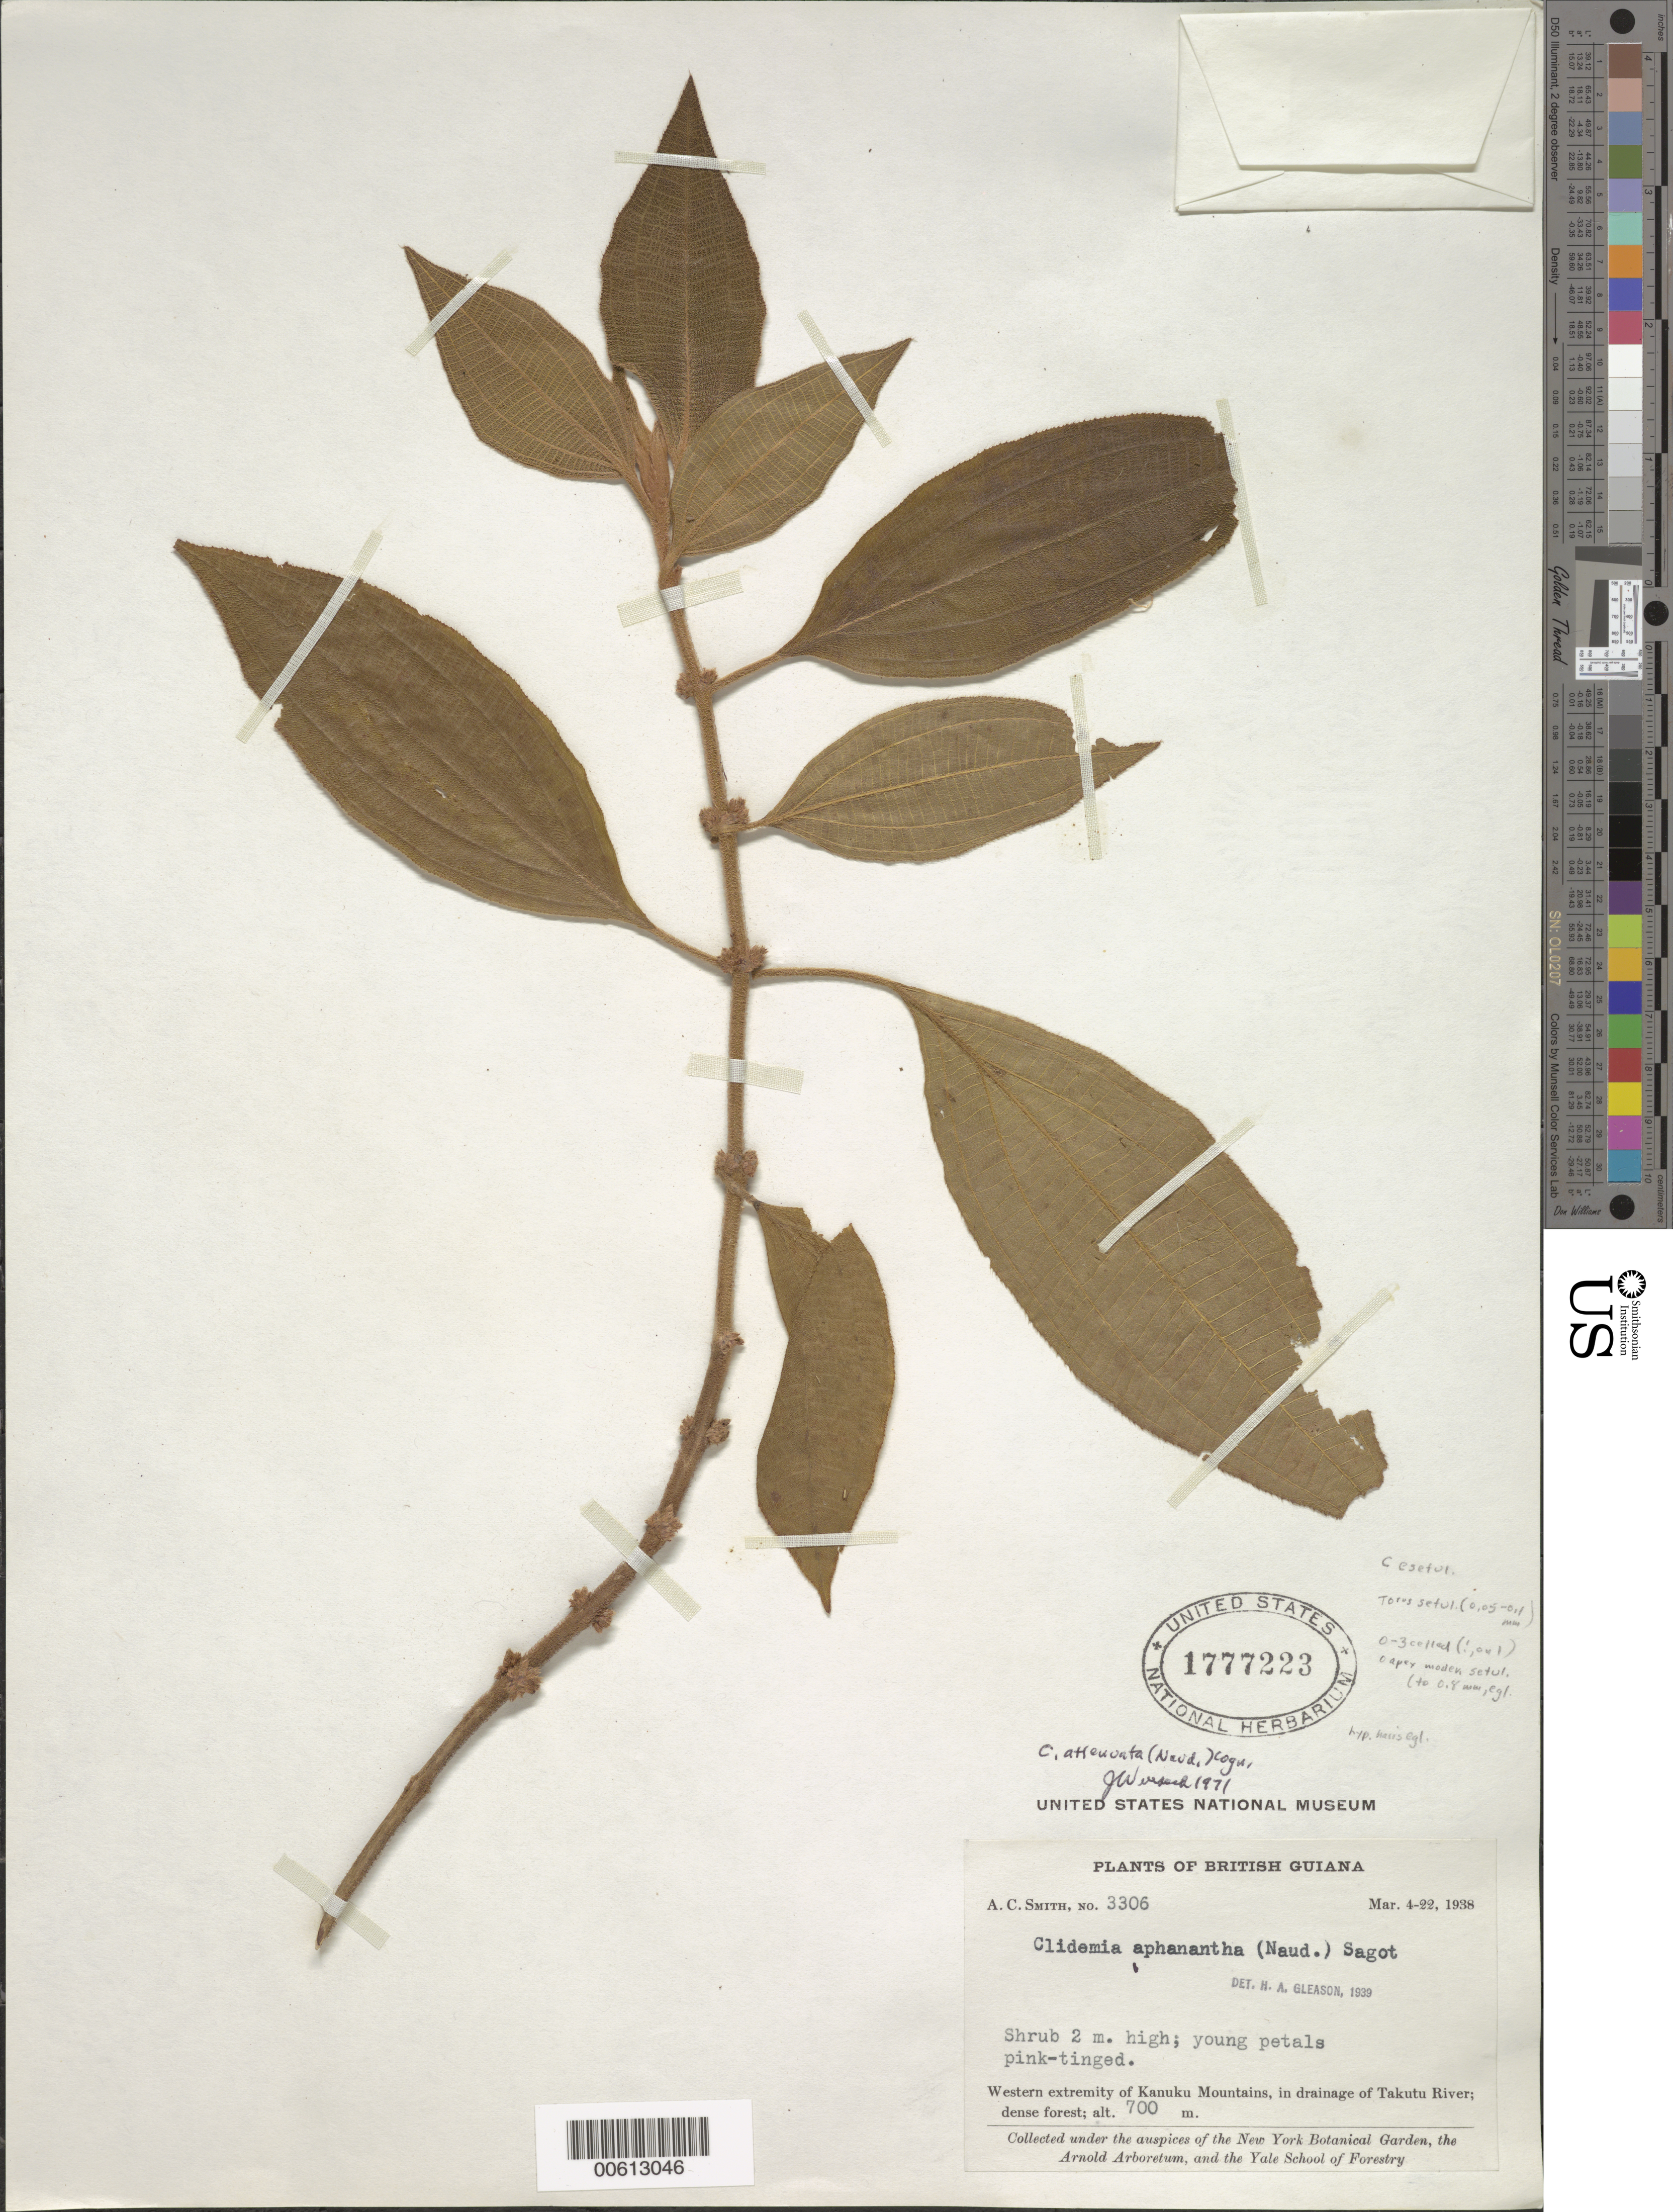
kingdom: Plantae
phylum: Tracheophyta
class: Magnoliopsida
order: Myrtales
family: Melastomataceae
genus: Clidemia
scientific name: Clidemia attenuata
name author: (Naudin) Cogn.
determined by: Wurdack, John J., (US), US (UNITED STATES)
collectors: A. C. Smith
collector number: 3306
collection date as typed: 4-Mar-38 to 22-Mar-38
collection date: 1938-03-04/1938-03-22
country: Guyana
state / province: U. Takutu-U. Essequibo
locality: Kanuku Mts., drainage of Takutu R., western extremity of Kanuku Mountains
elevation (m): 700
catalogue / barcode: US 1777223